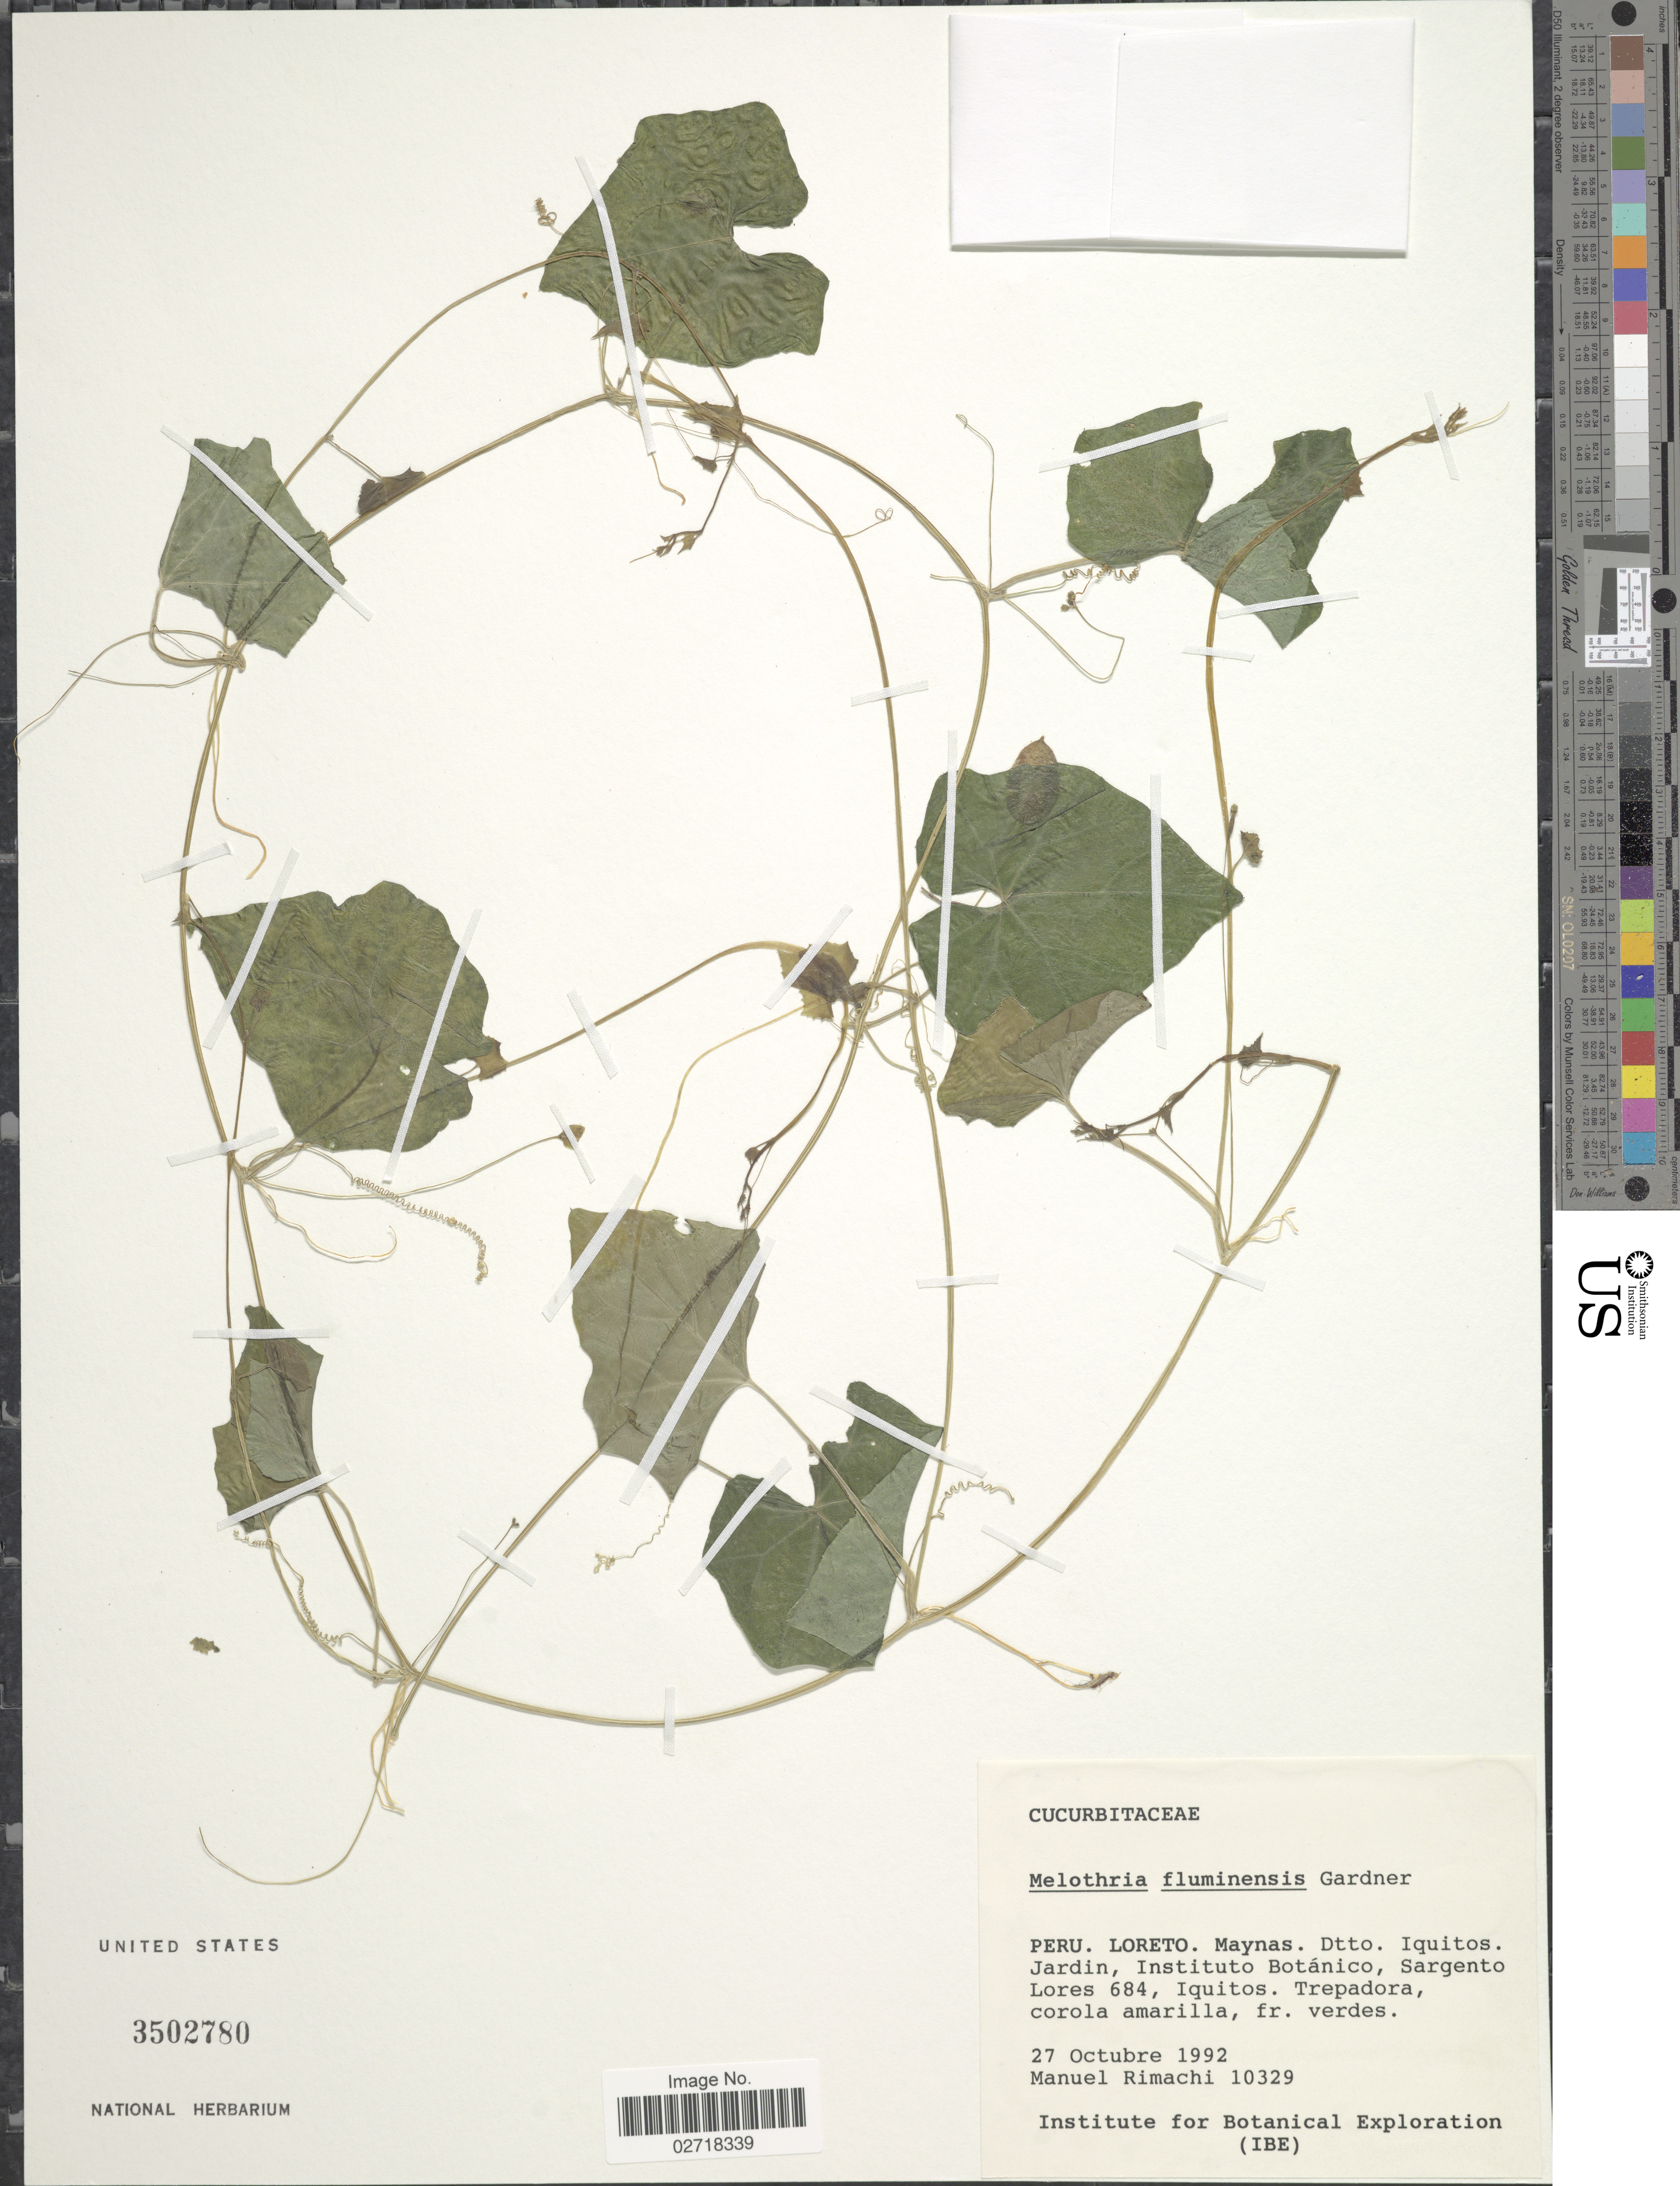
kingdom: Plantae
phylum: Tracheophyta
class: Magnoliopsida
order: Cucurbitales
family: Cucurbitaceae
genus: Melothria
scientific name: Melothria pendula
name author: L.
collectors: M. Rimachi Y.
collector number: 10329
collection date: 1992-10-27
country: Peru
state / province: Loreto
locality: Maynas. dtto. Iquitos, Jardin, Instituto Botanico, Sargento Lores 684, Iquitos. Trepadora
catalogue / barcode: US 3502780